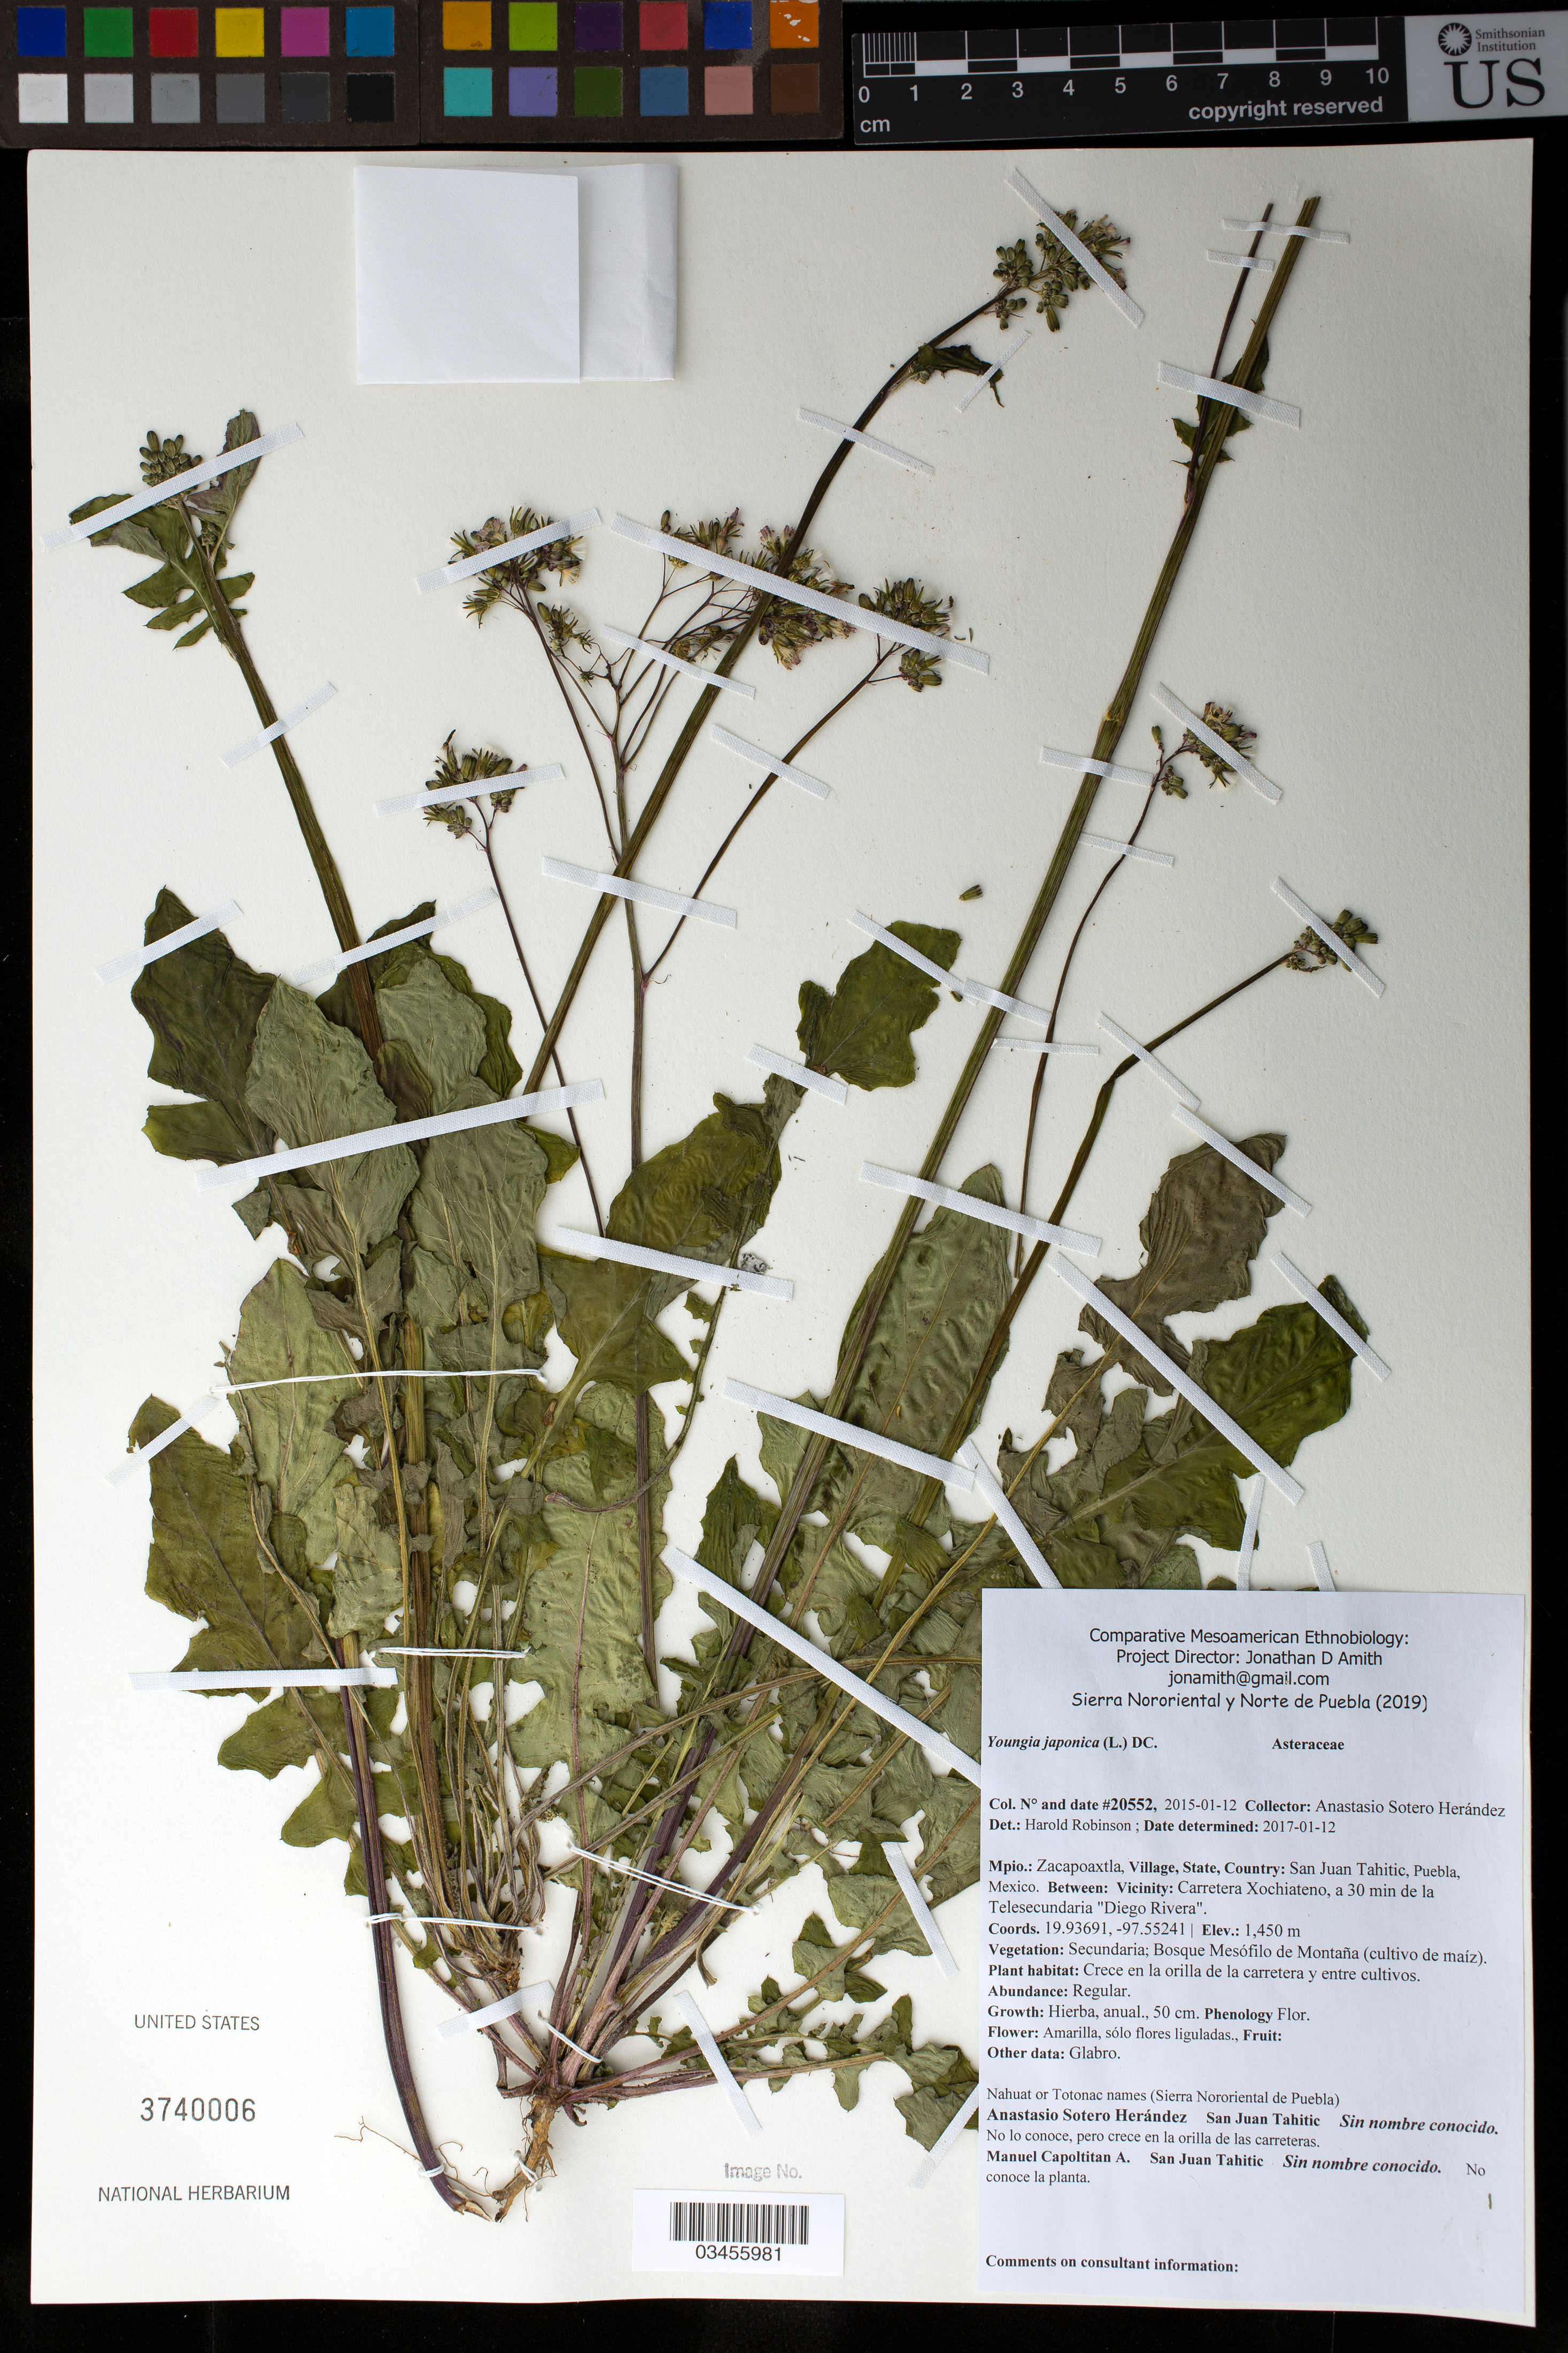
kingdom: Plantae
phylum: Tracheophyta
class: Magnoliopsida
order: Asterales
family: Asteraceae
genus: Youngia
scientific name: Youngia japonica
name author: (L.) DC.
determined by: Robinson, Harold E., (US)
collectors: A. Sotero H.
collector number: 20552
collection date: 2015-01-12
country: México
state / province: Puebla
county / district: Zacapoaxtla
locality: PUEBLO: San Juan Tahitic; LOCALIDAD EXACTA: Carretera Xochiateno, a 30 min de la Telesecundaria "Diego Rivera"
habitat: Bosque mesófilo de montaña (cultivo de maíz) | Crece en la orilla de la carretera y entre cultivos.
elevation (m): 1450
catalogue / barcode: US 3740006